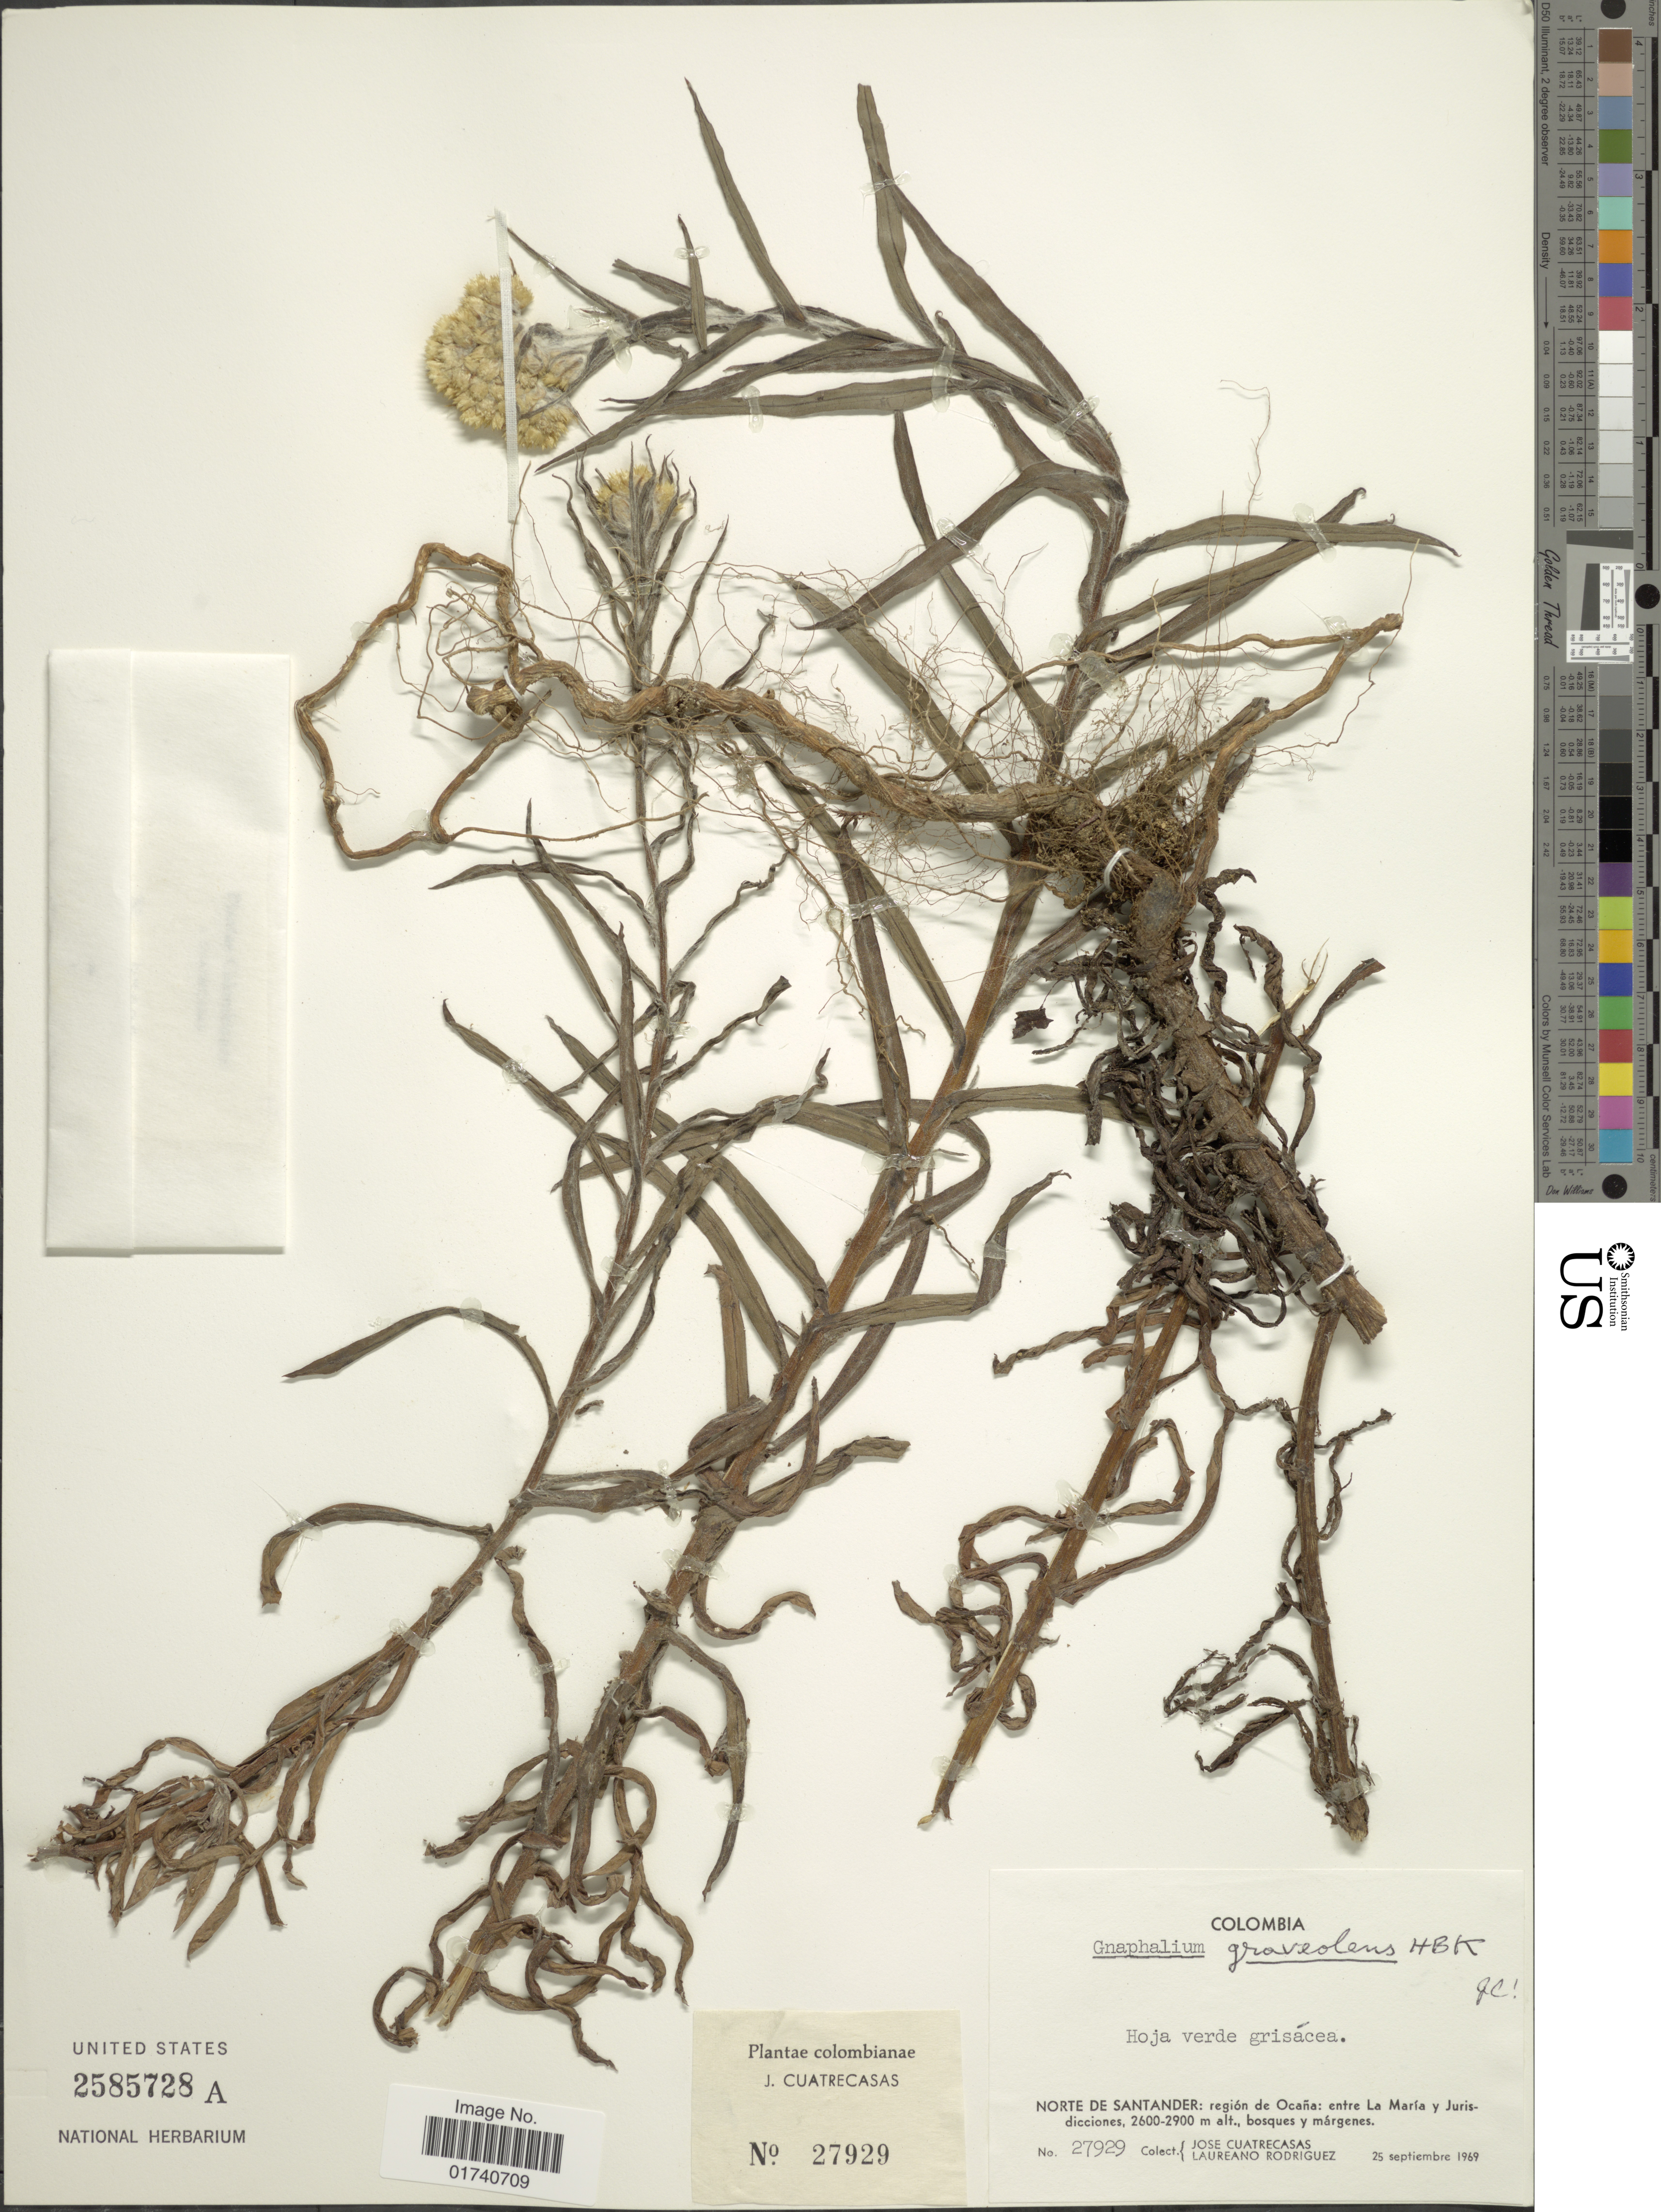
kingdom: Plantae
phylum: Tracheophyta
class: Magnoliopsida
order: Asterales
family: Asteraceae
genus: Pseudognaphalium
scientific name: Pseudognaphalium graveolens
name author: Anderb.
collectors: J. Cuatrecasas & L. Rodriguez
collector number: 27929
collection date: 1969-09-25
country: Colombia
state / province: Norte de Santander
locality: Region de Ocana: entre La Maria y Jarisdicciones.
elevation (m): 2600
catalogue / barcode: US 2585728A